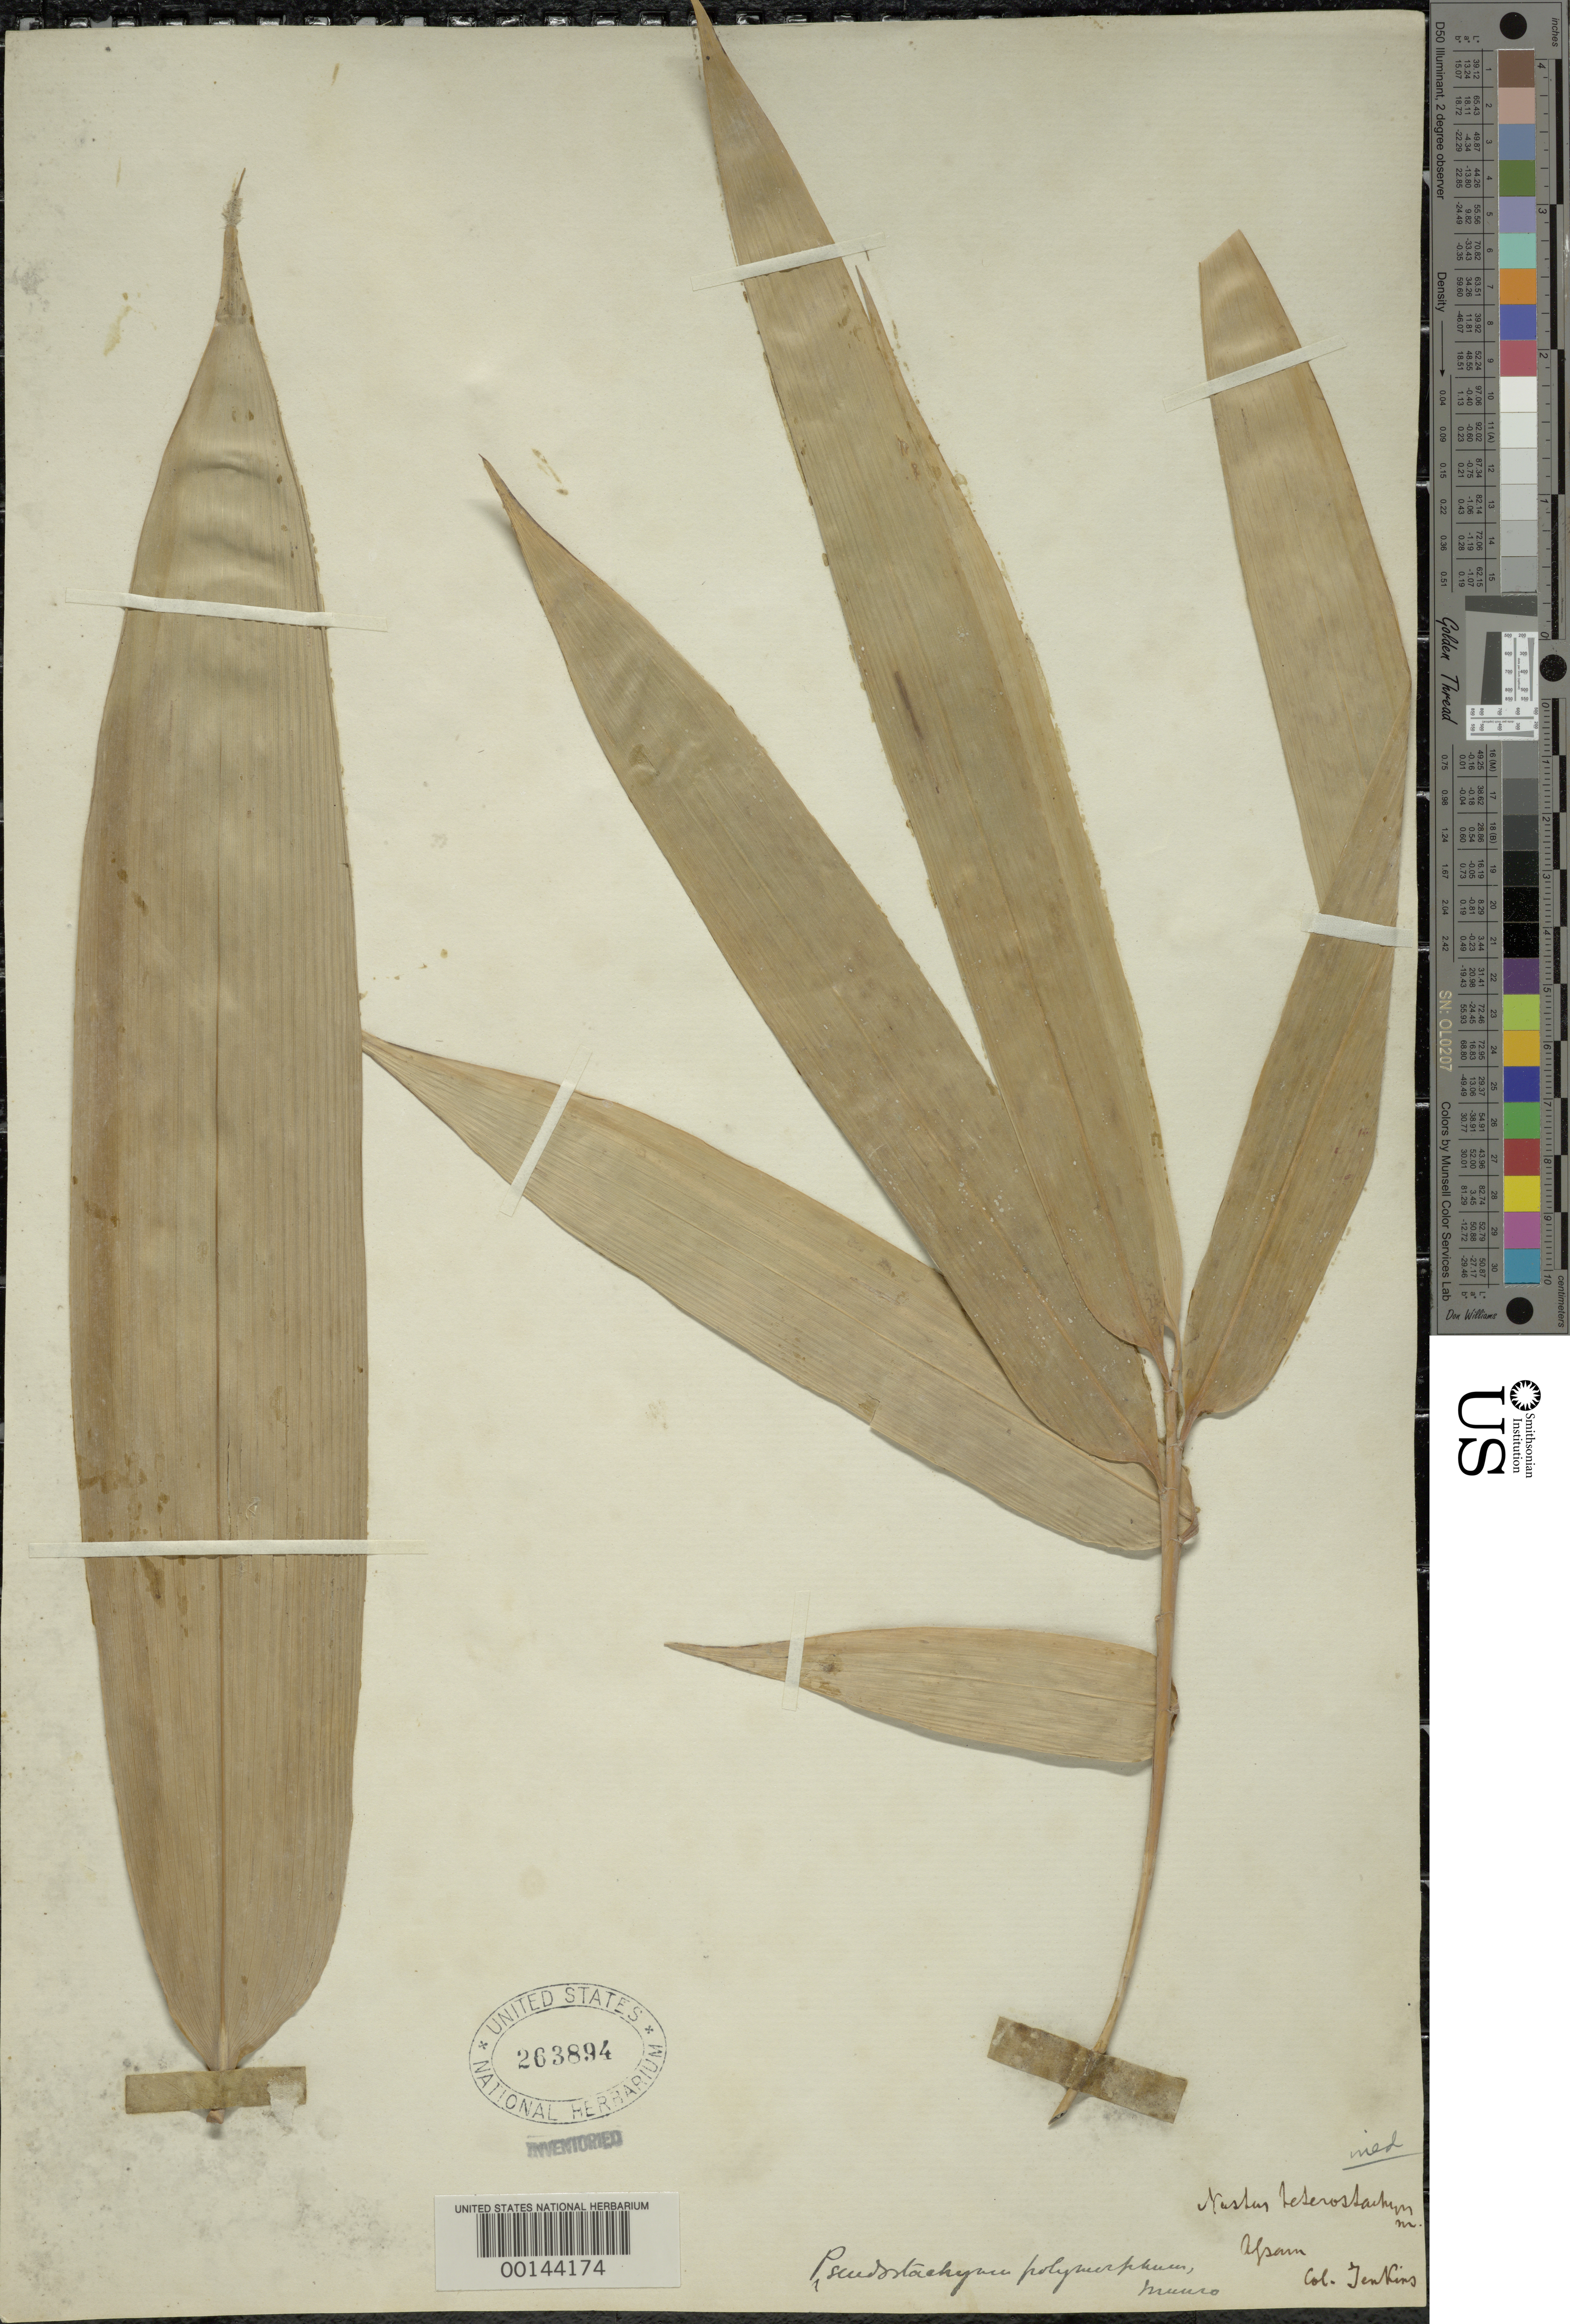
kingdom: Plantae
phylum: Tracheophyta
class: Liliopsida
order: Poales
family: Poaceae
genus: Pseudostachyum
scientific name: Pseudostachyum polymorphum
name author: Munro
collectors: -. Jenkins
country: India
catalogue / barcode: US 263894